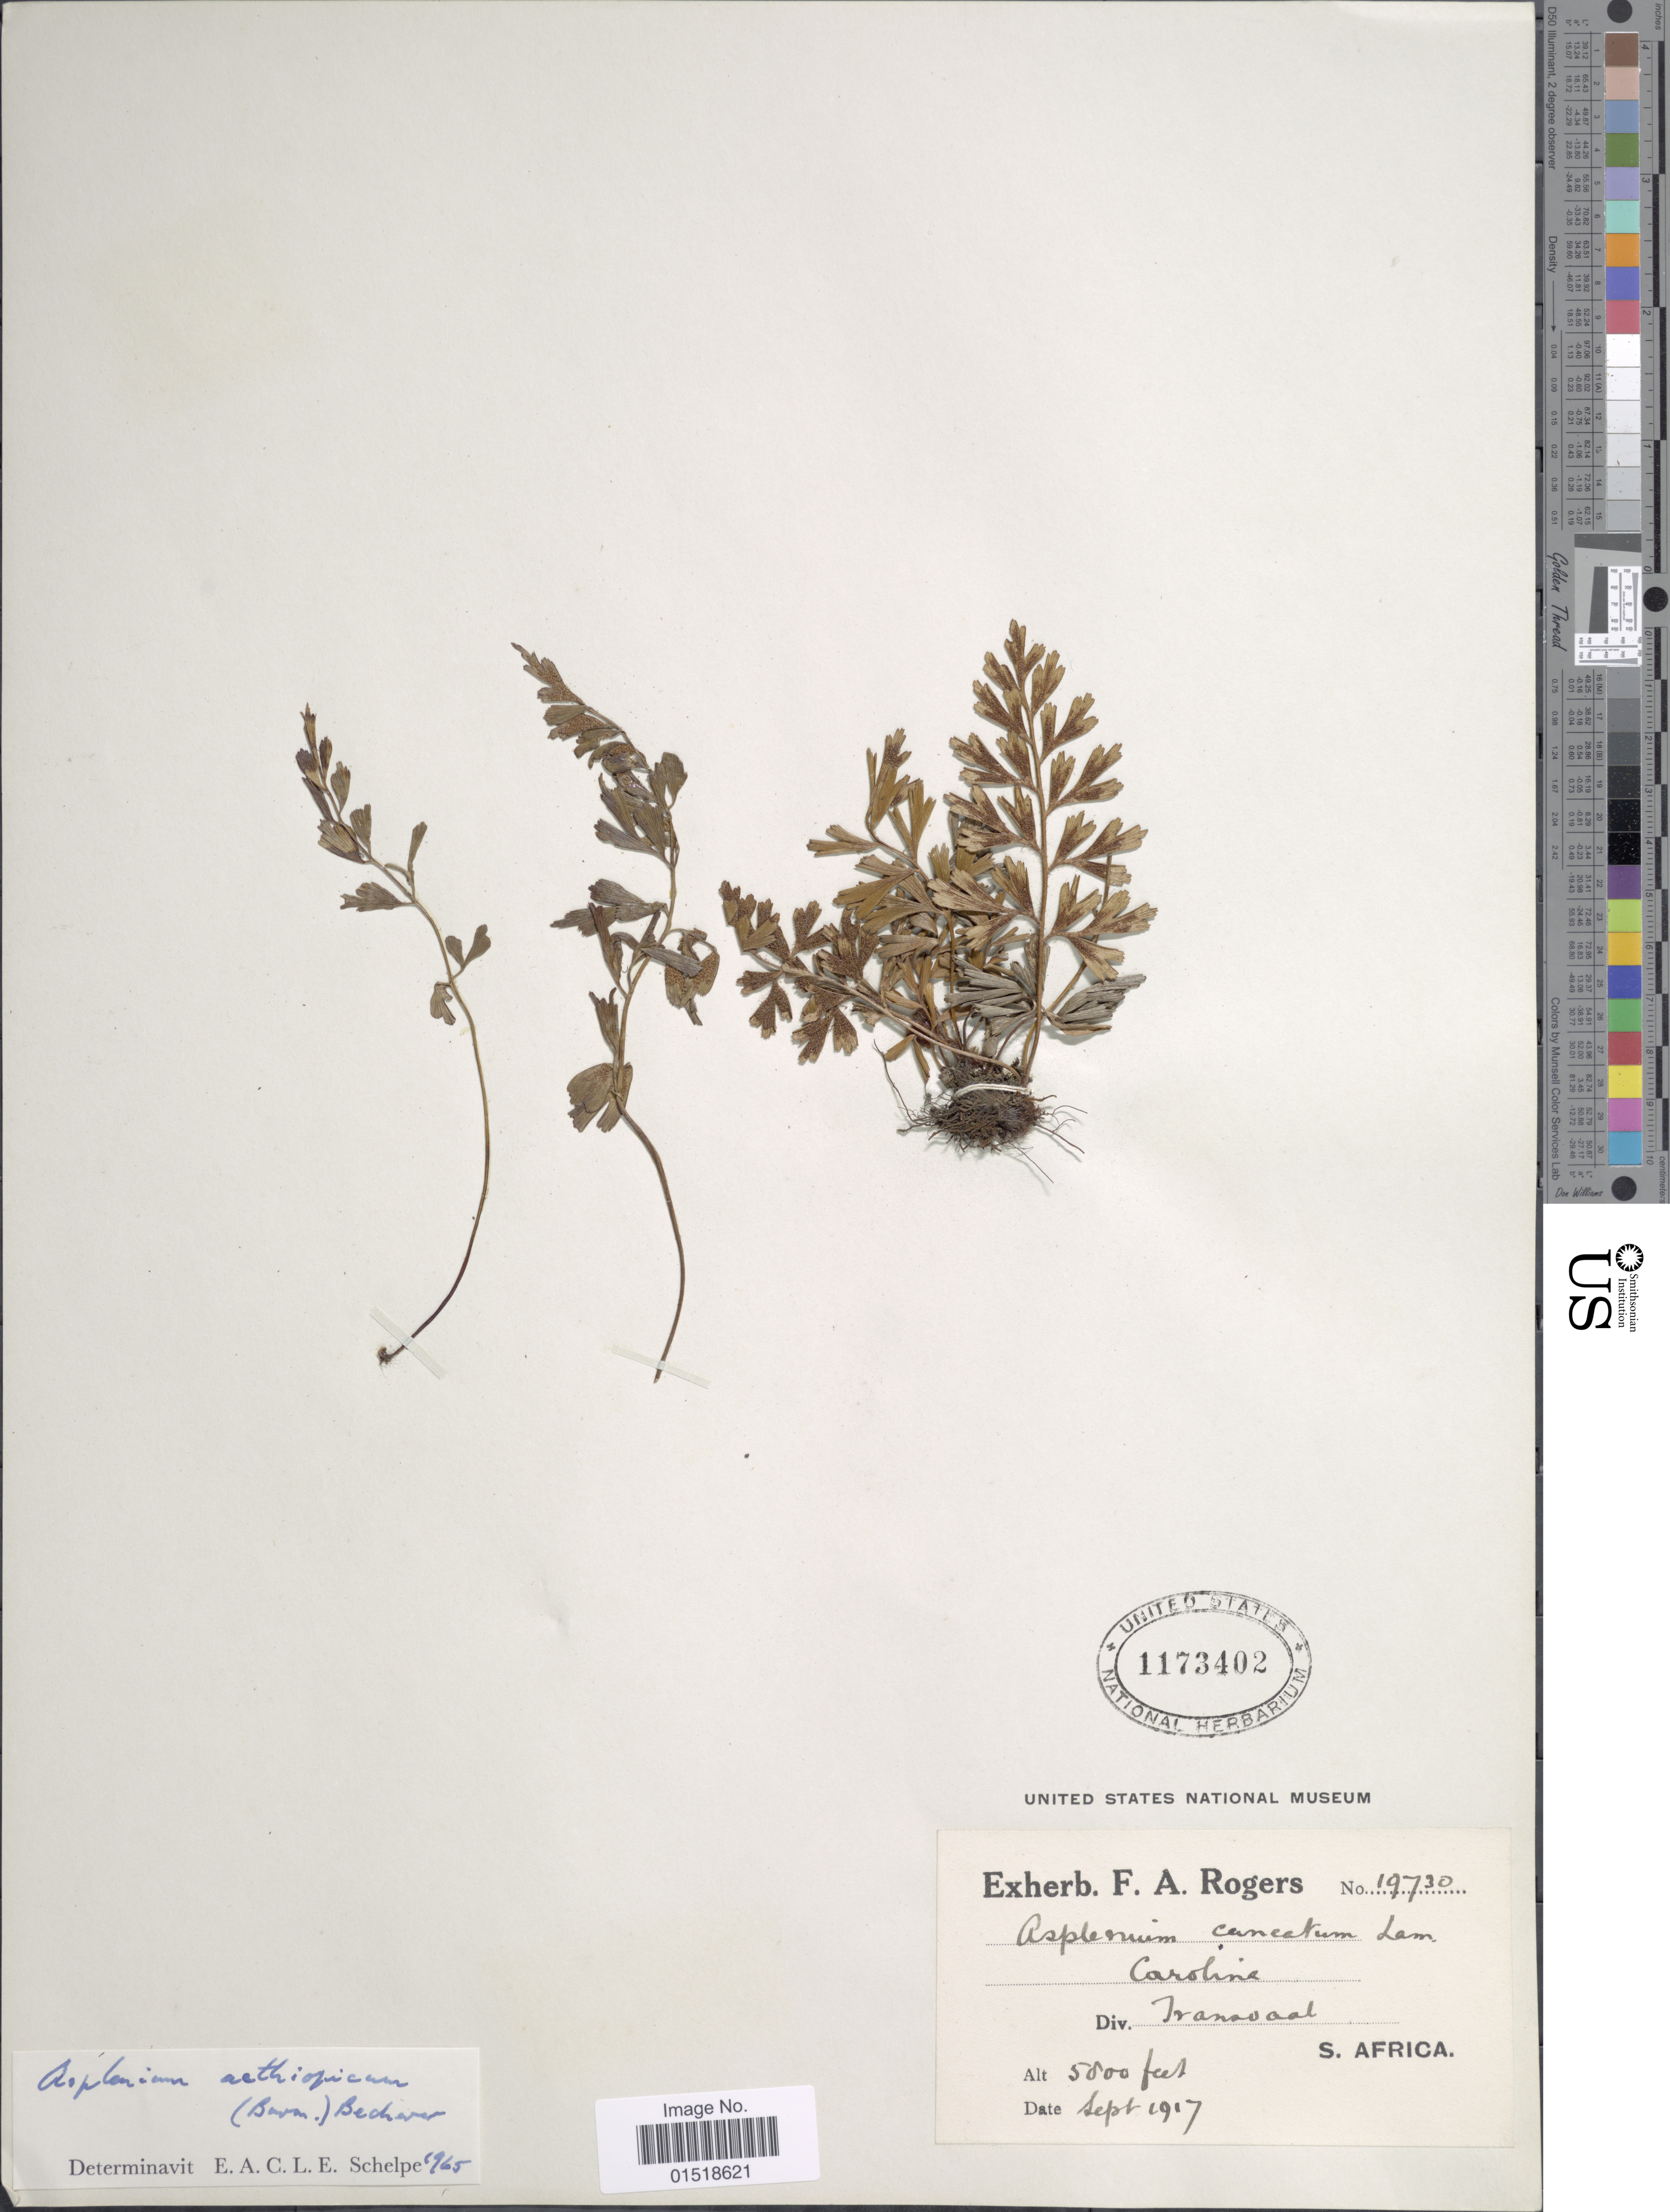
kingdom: Plantae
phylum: Tracheophyta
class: Polypodiopsida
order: Polypodiales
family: Aspleniaceae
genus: Asplenium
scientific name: Asplenium aethiopicum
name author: (Burm. f.) Bech.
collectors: ex herb. F. A. Rogers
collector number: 19730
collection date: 1917-09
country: South Africa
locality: Div. Transvaal.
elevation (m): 1768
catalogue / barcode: US 1173402